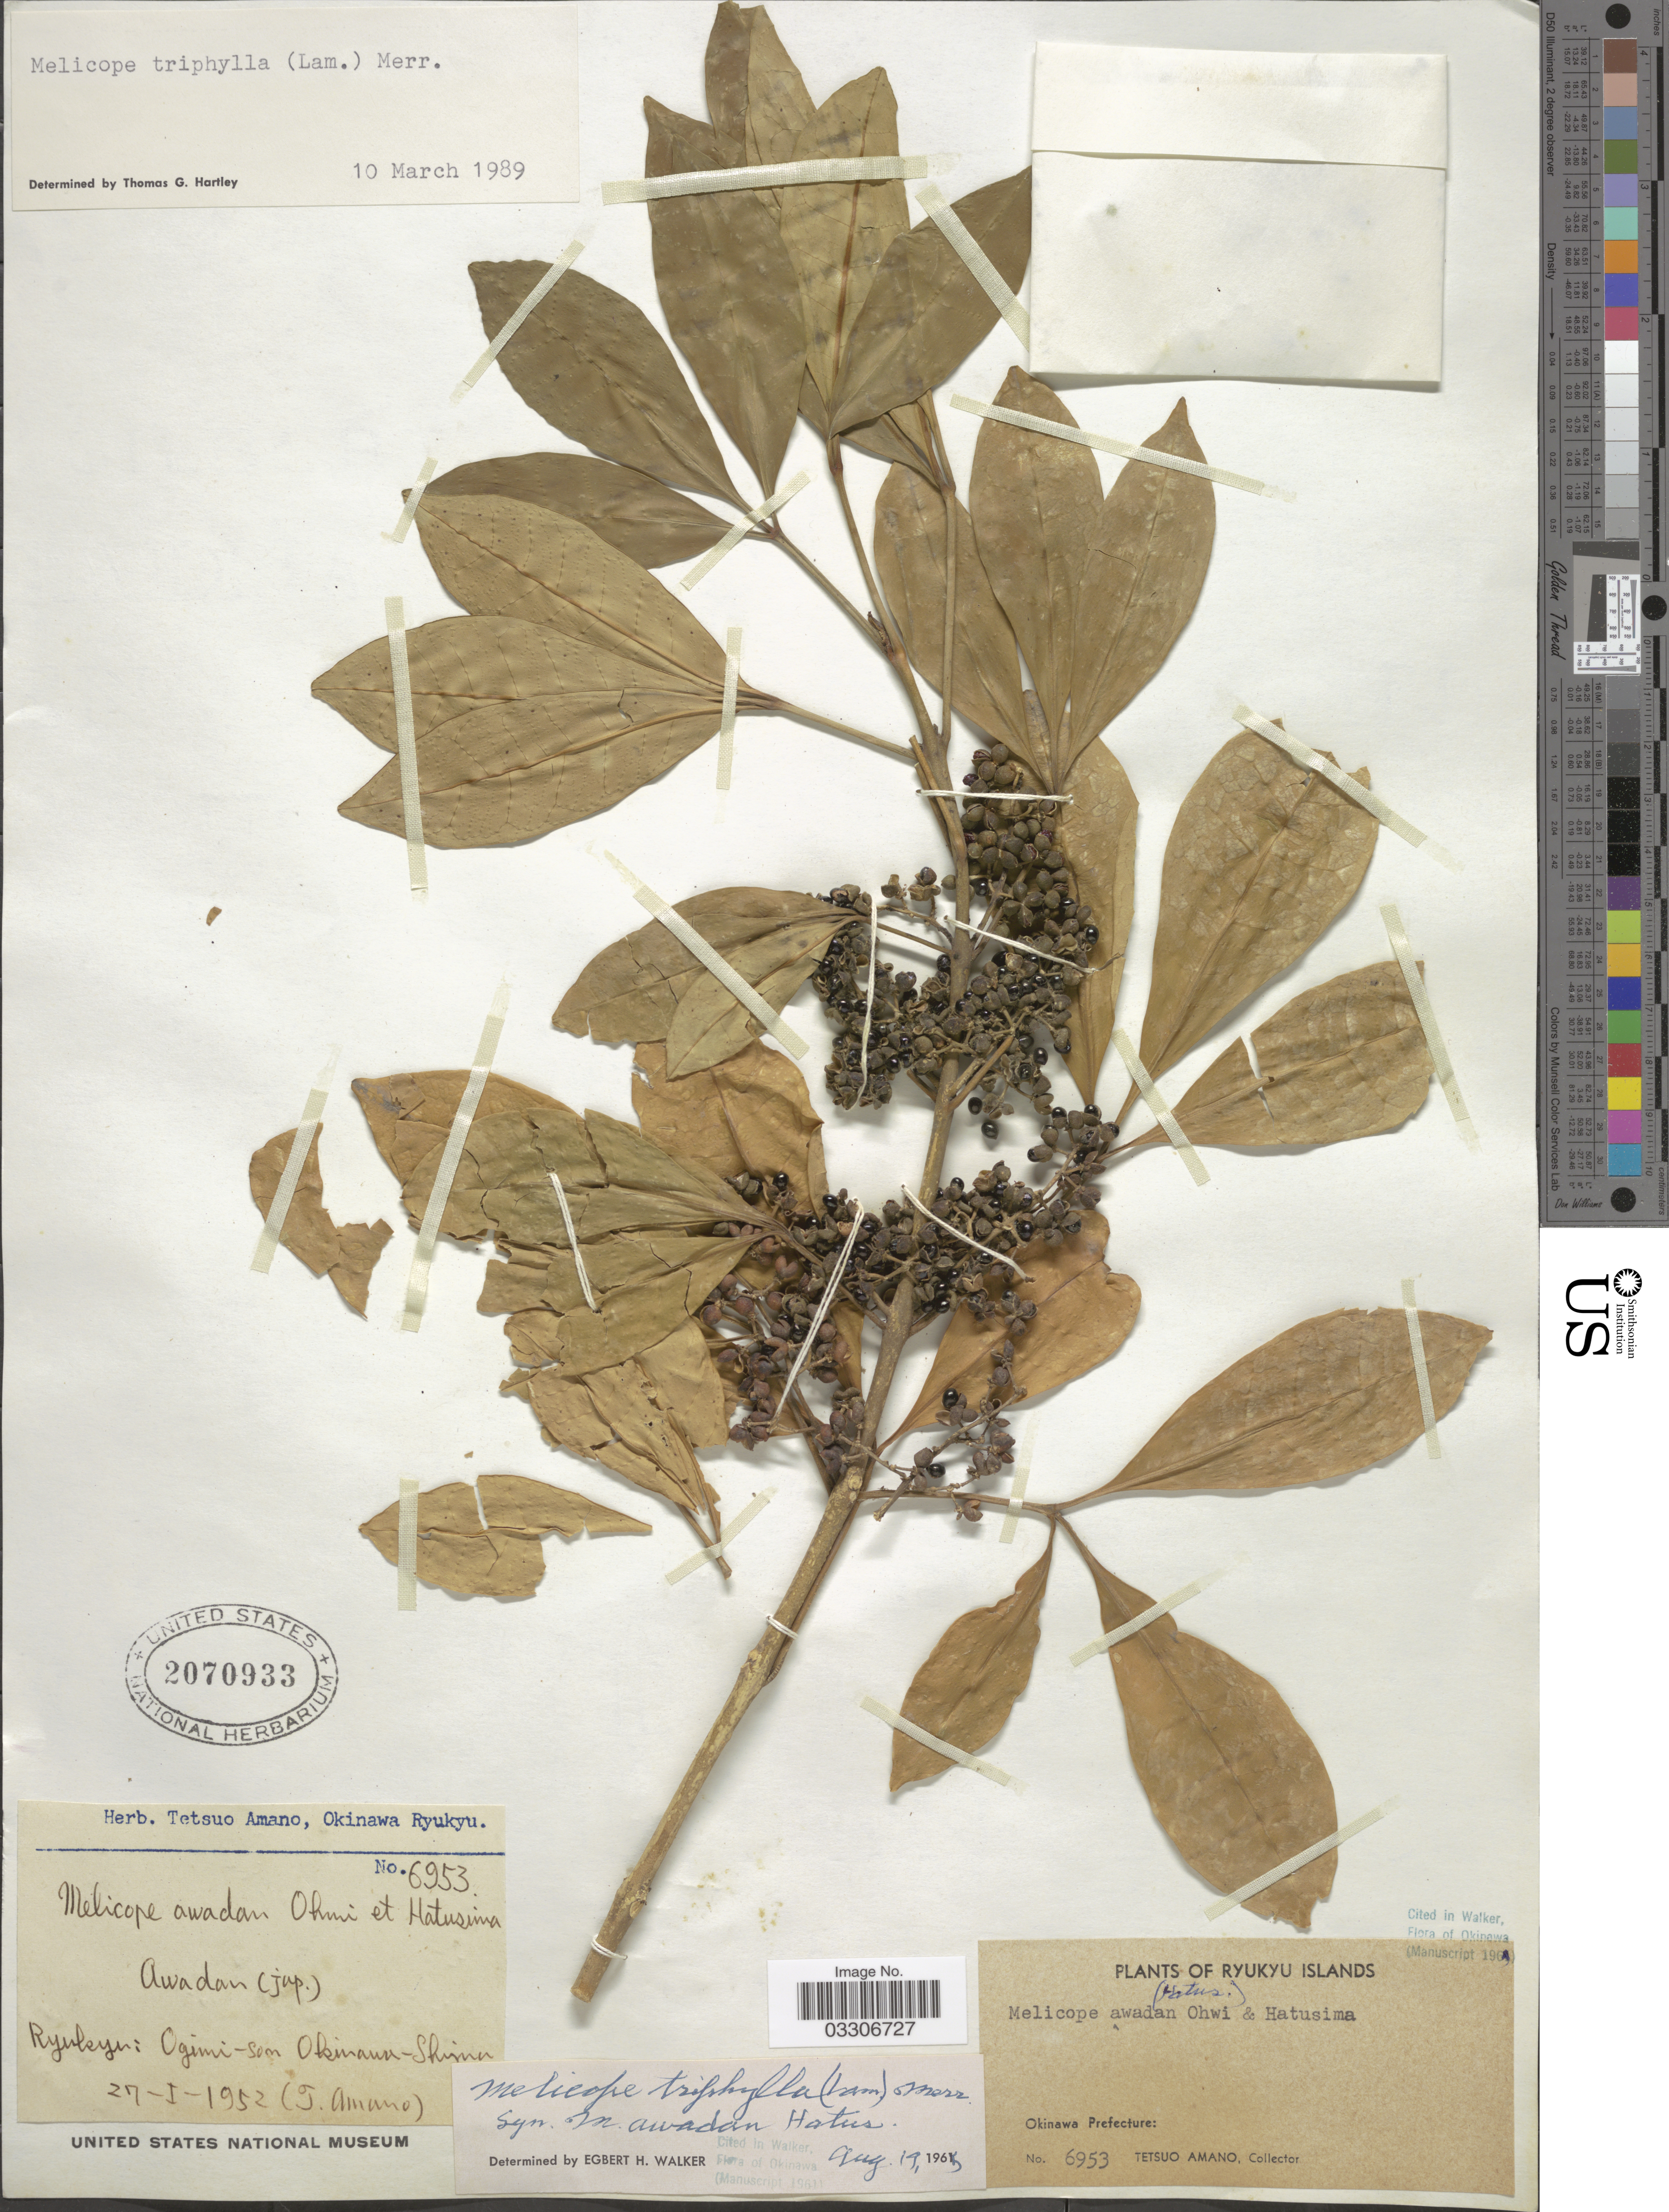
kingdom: Plantae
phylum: Tracheophyta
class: Magnoliopsida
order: Sapindales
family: Rutaceae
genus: Melicope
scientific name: Melicope triphylla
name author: (Lam.) Merr.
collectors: T. Amano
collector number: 6953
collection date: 1952-01-27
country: Japan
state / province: Okinawa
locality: Ryukyu: Ogimi-son Okinawa-Shima. Okinawa Prefecture. Ryukyu Islands.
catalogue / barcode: US 2070933